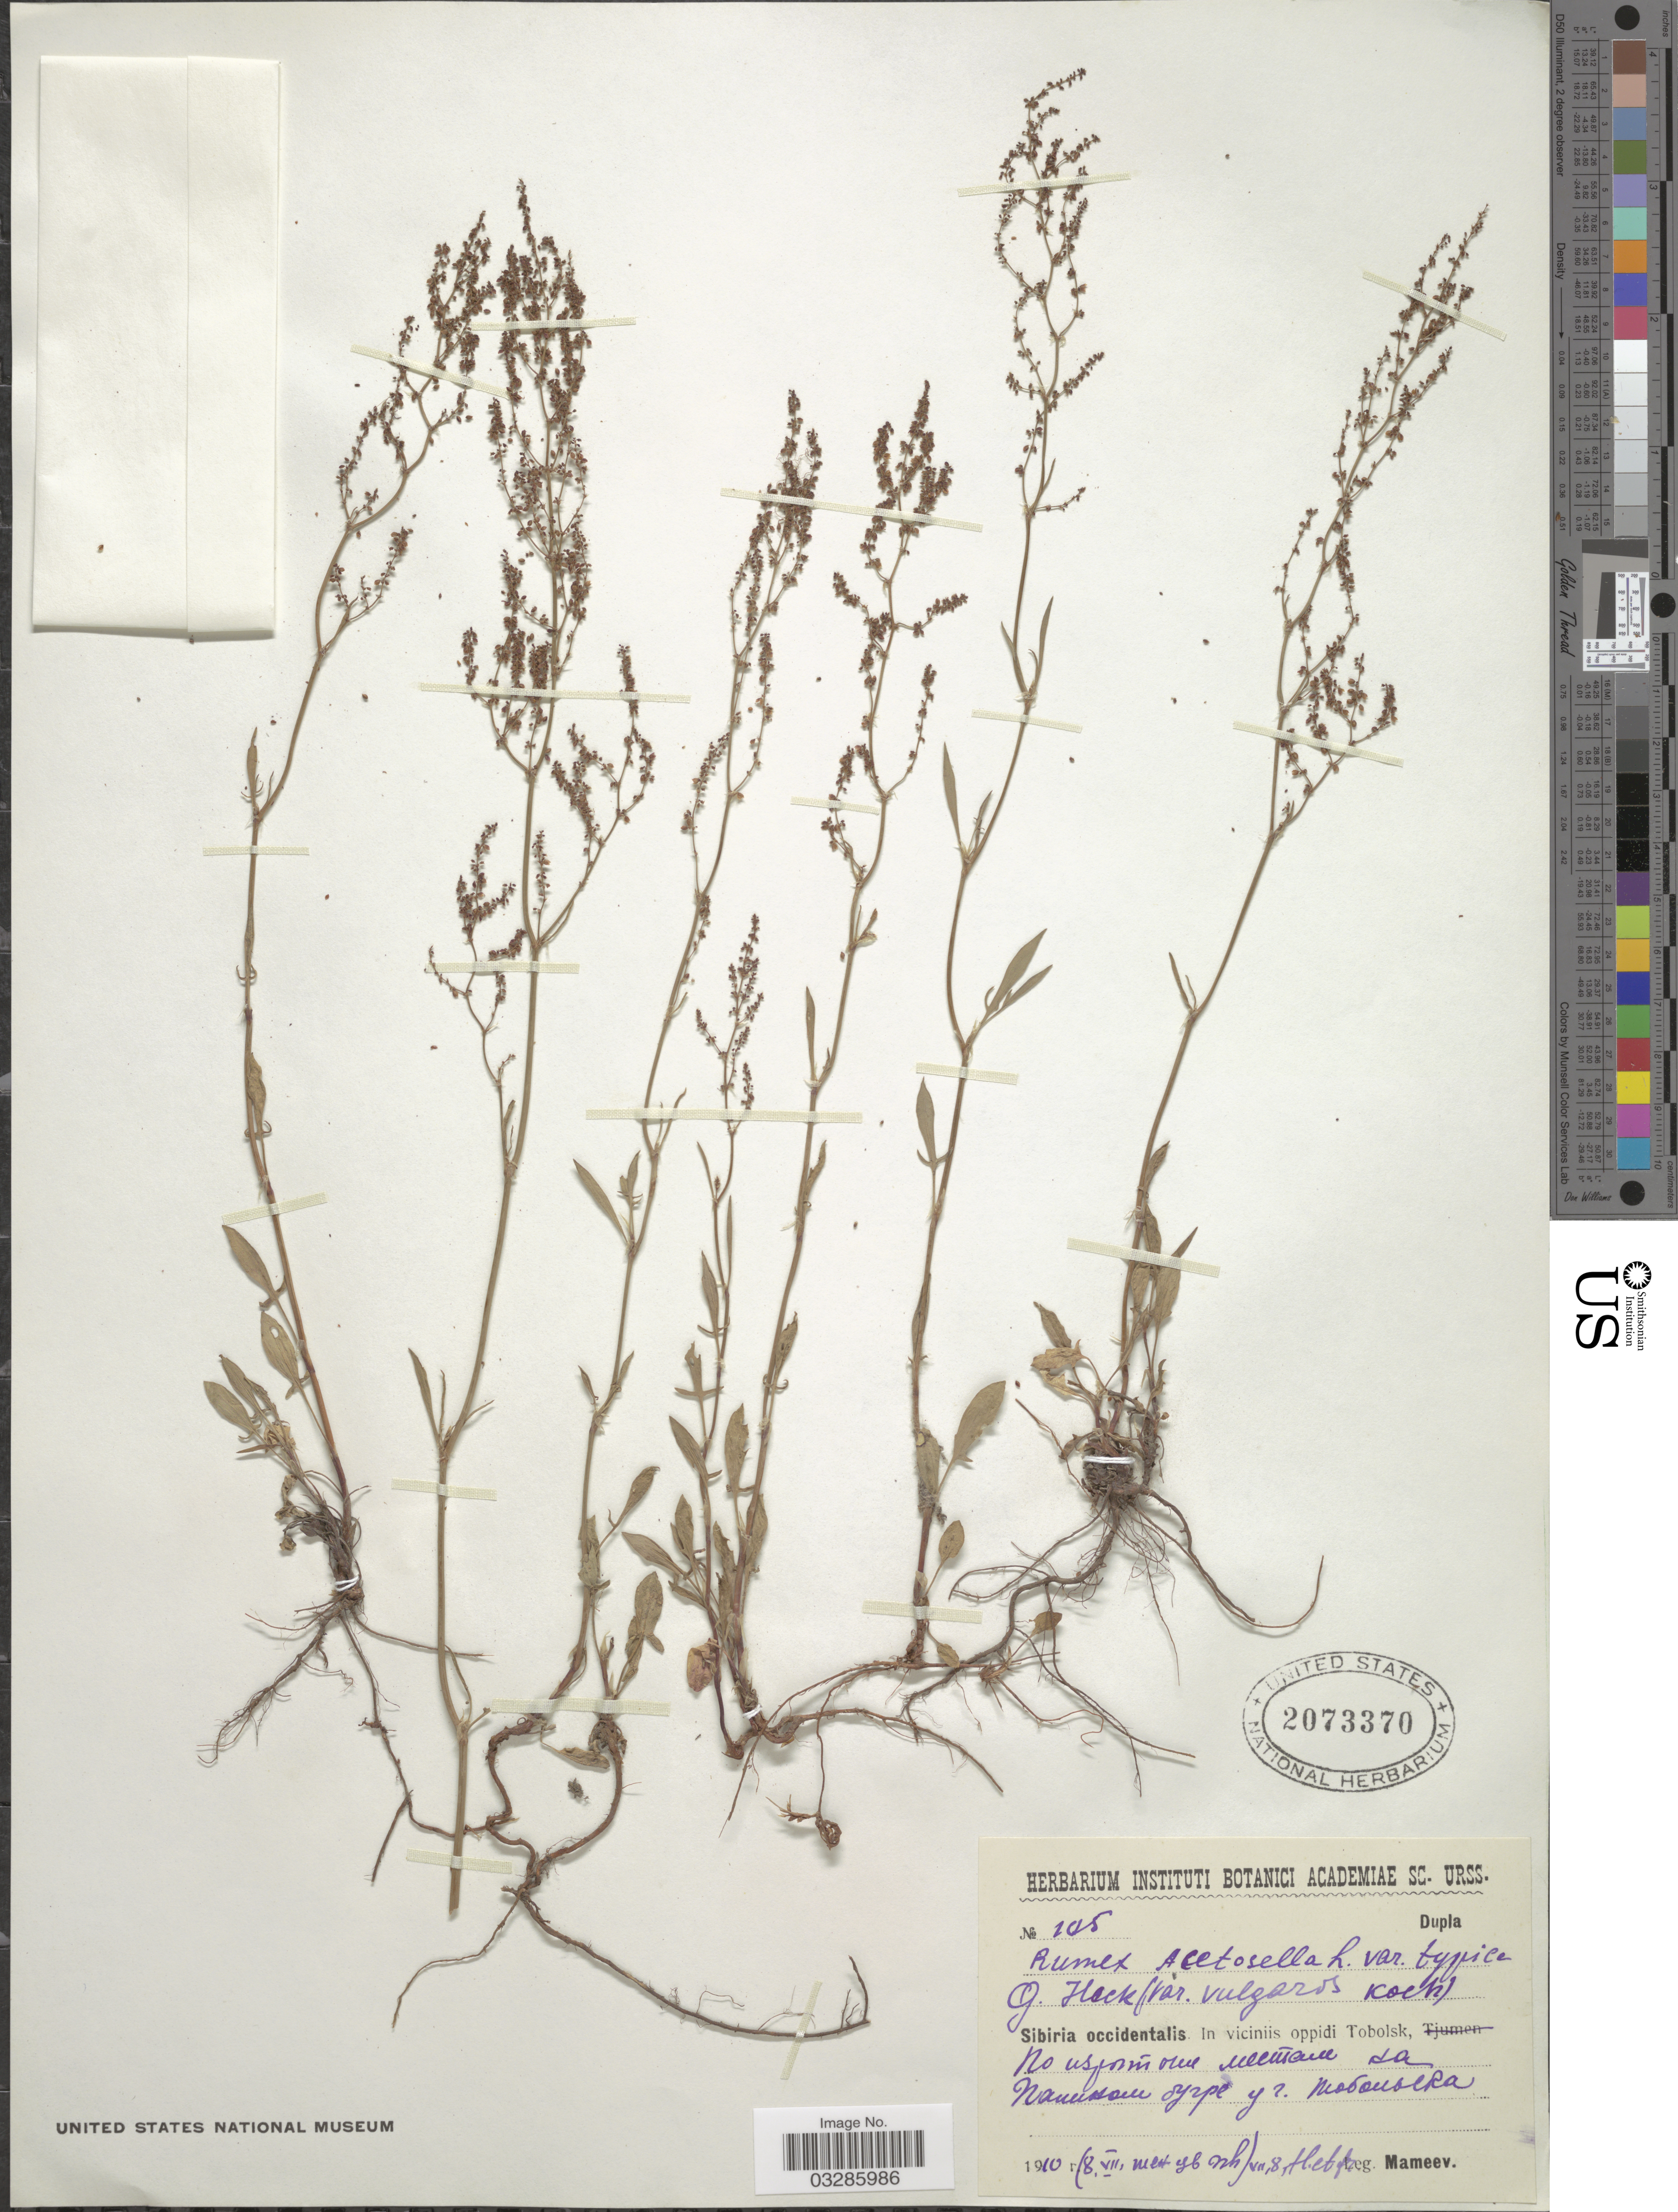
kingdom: Plantae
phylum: Tracheophyta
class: Magnoliopsida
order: Caryophyllales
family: Polygonaceae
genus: Rumex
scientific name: Rumex acetosella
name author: L.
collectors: Mameev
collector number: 205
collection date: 1910-07-08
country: Russian Federation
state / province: Tyumen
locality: Vicinity of Tobolsk, Panin Bugor.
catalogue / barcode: US 2073370